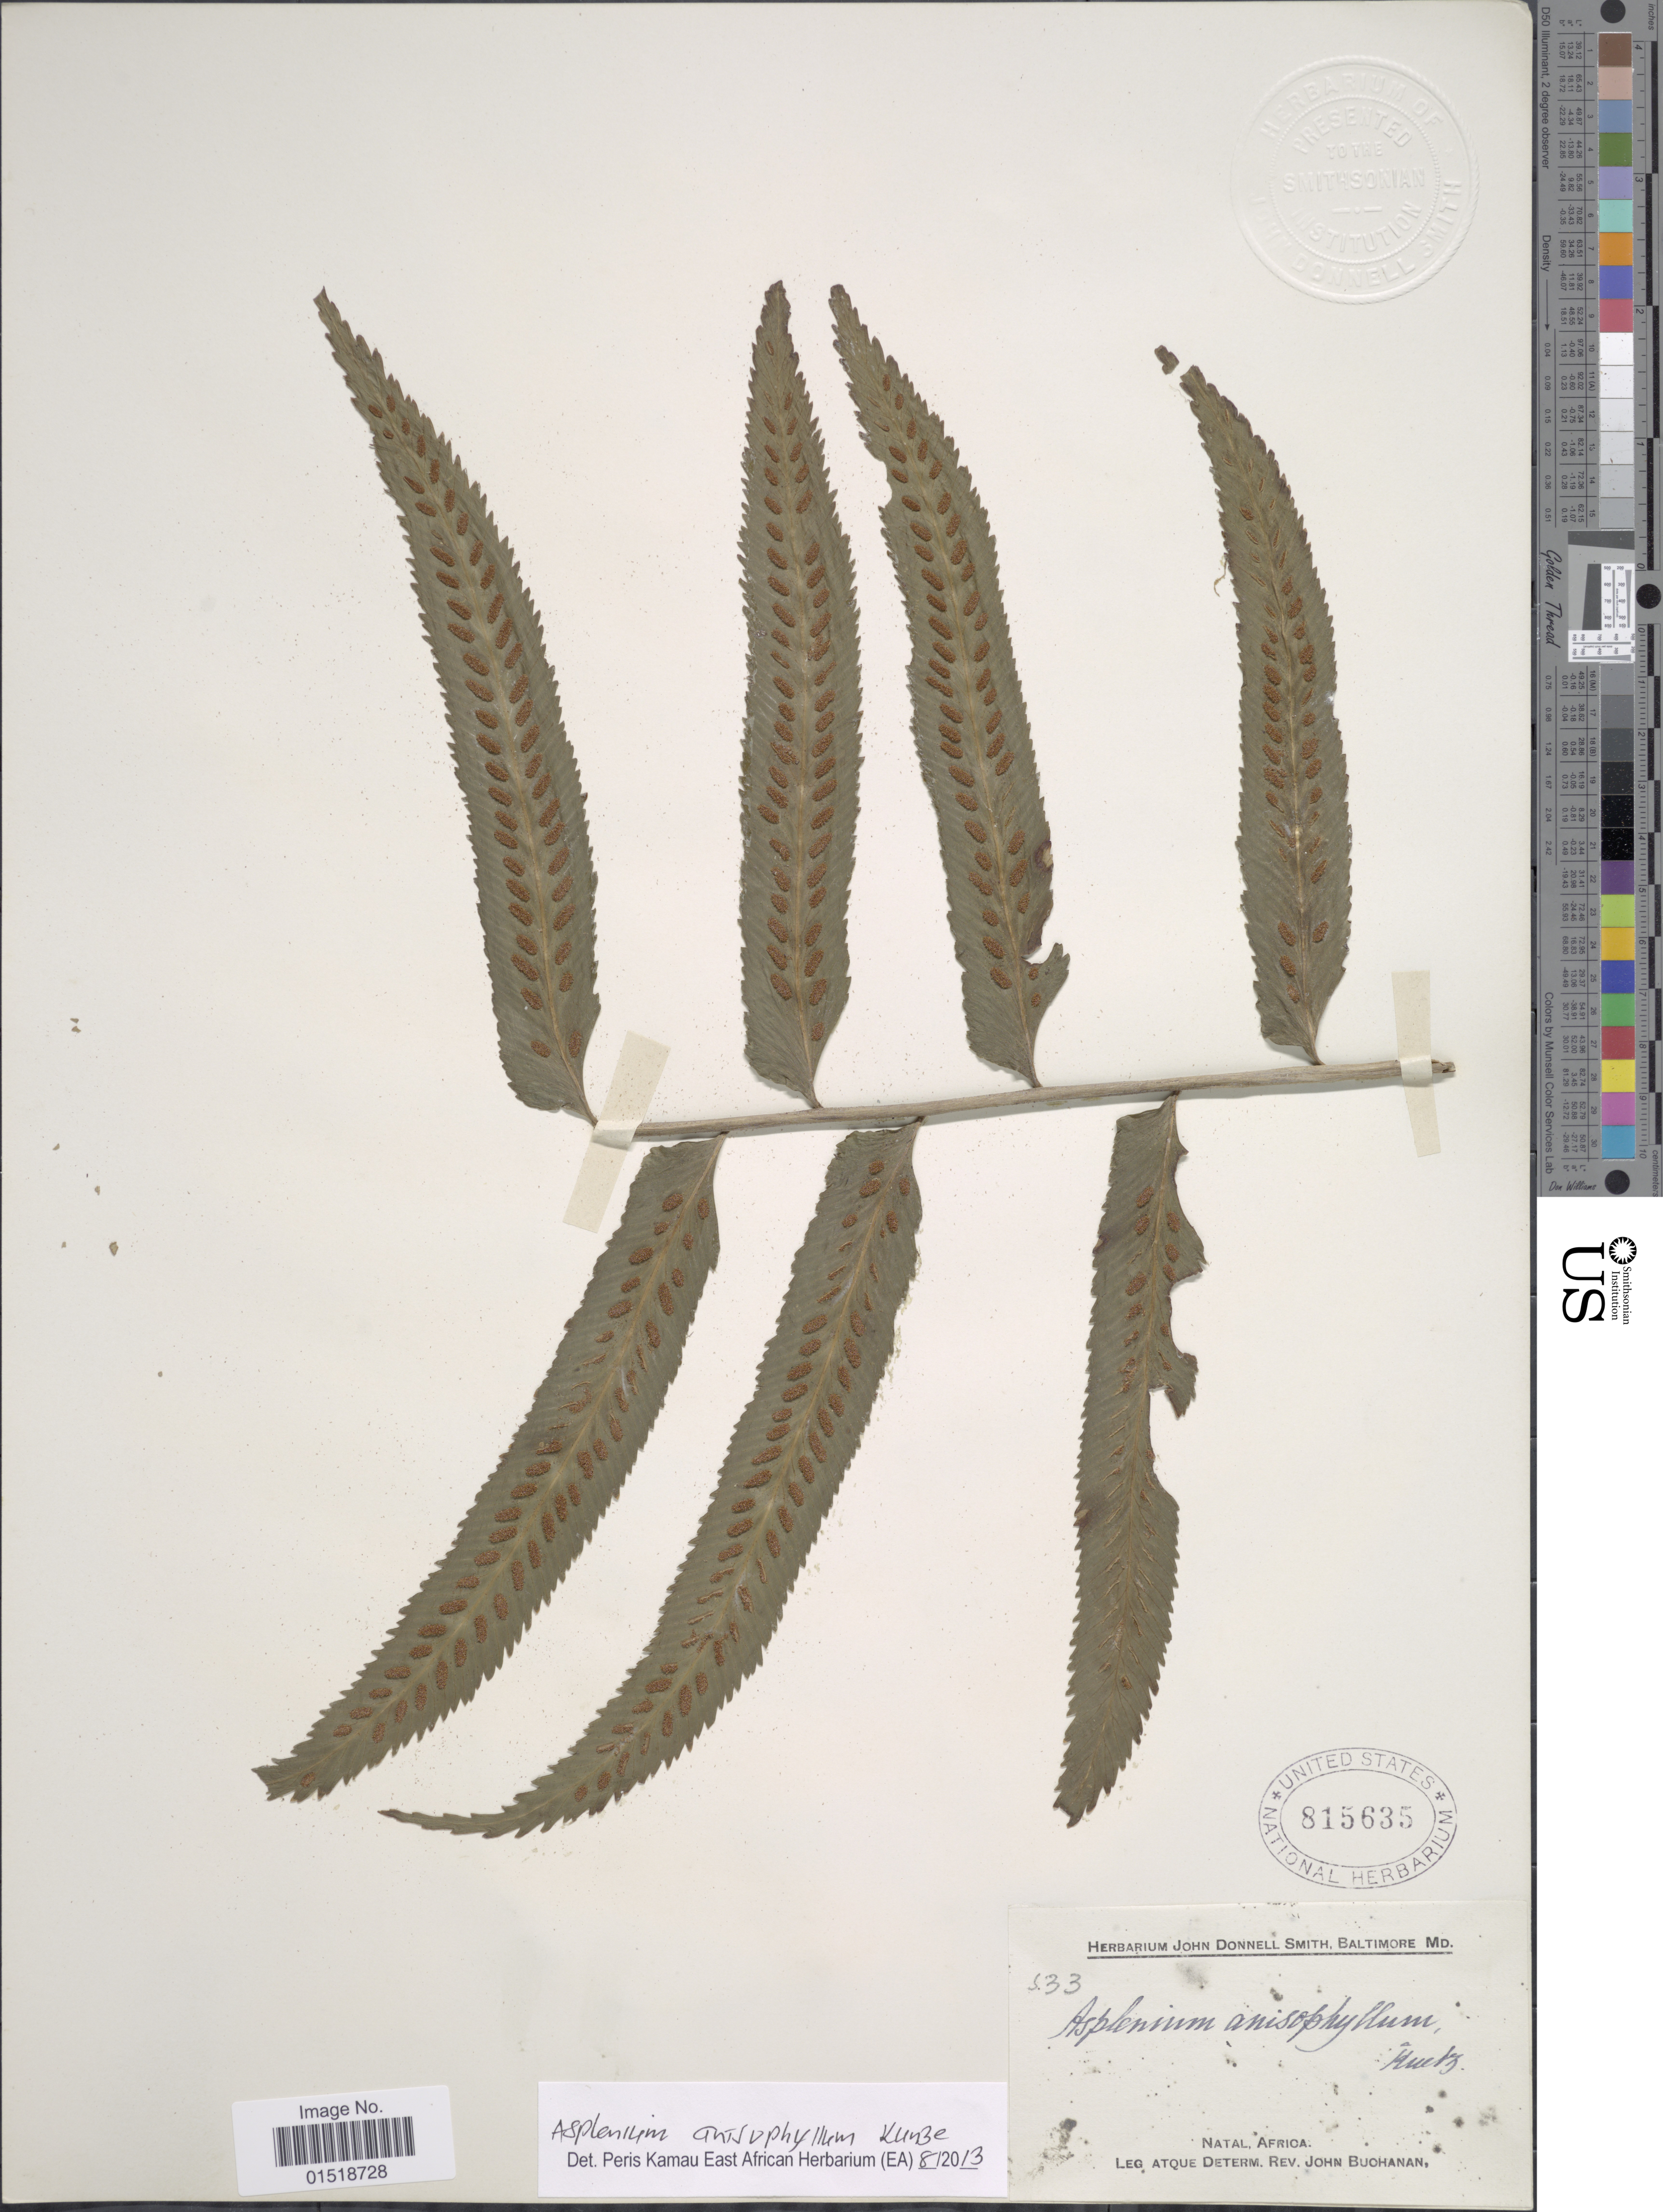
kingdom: Plantae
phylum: Tracheophyta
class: Polypodiopsida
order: Polypodiales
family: Aspleniaceae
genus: Asplenium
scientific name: Asplenium anisophyllum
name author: Kunze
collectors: J. Buchanan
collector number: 533*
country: South Africa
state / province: KwaZulu-Natal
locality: Natal, Africa.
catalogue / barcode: US 815635